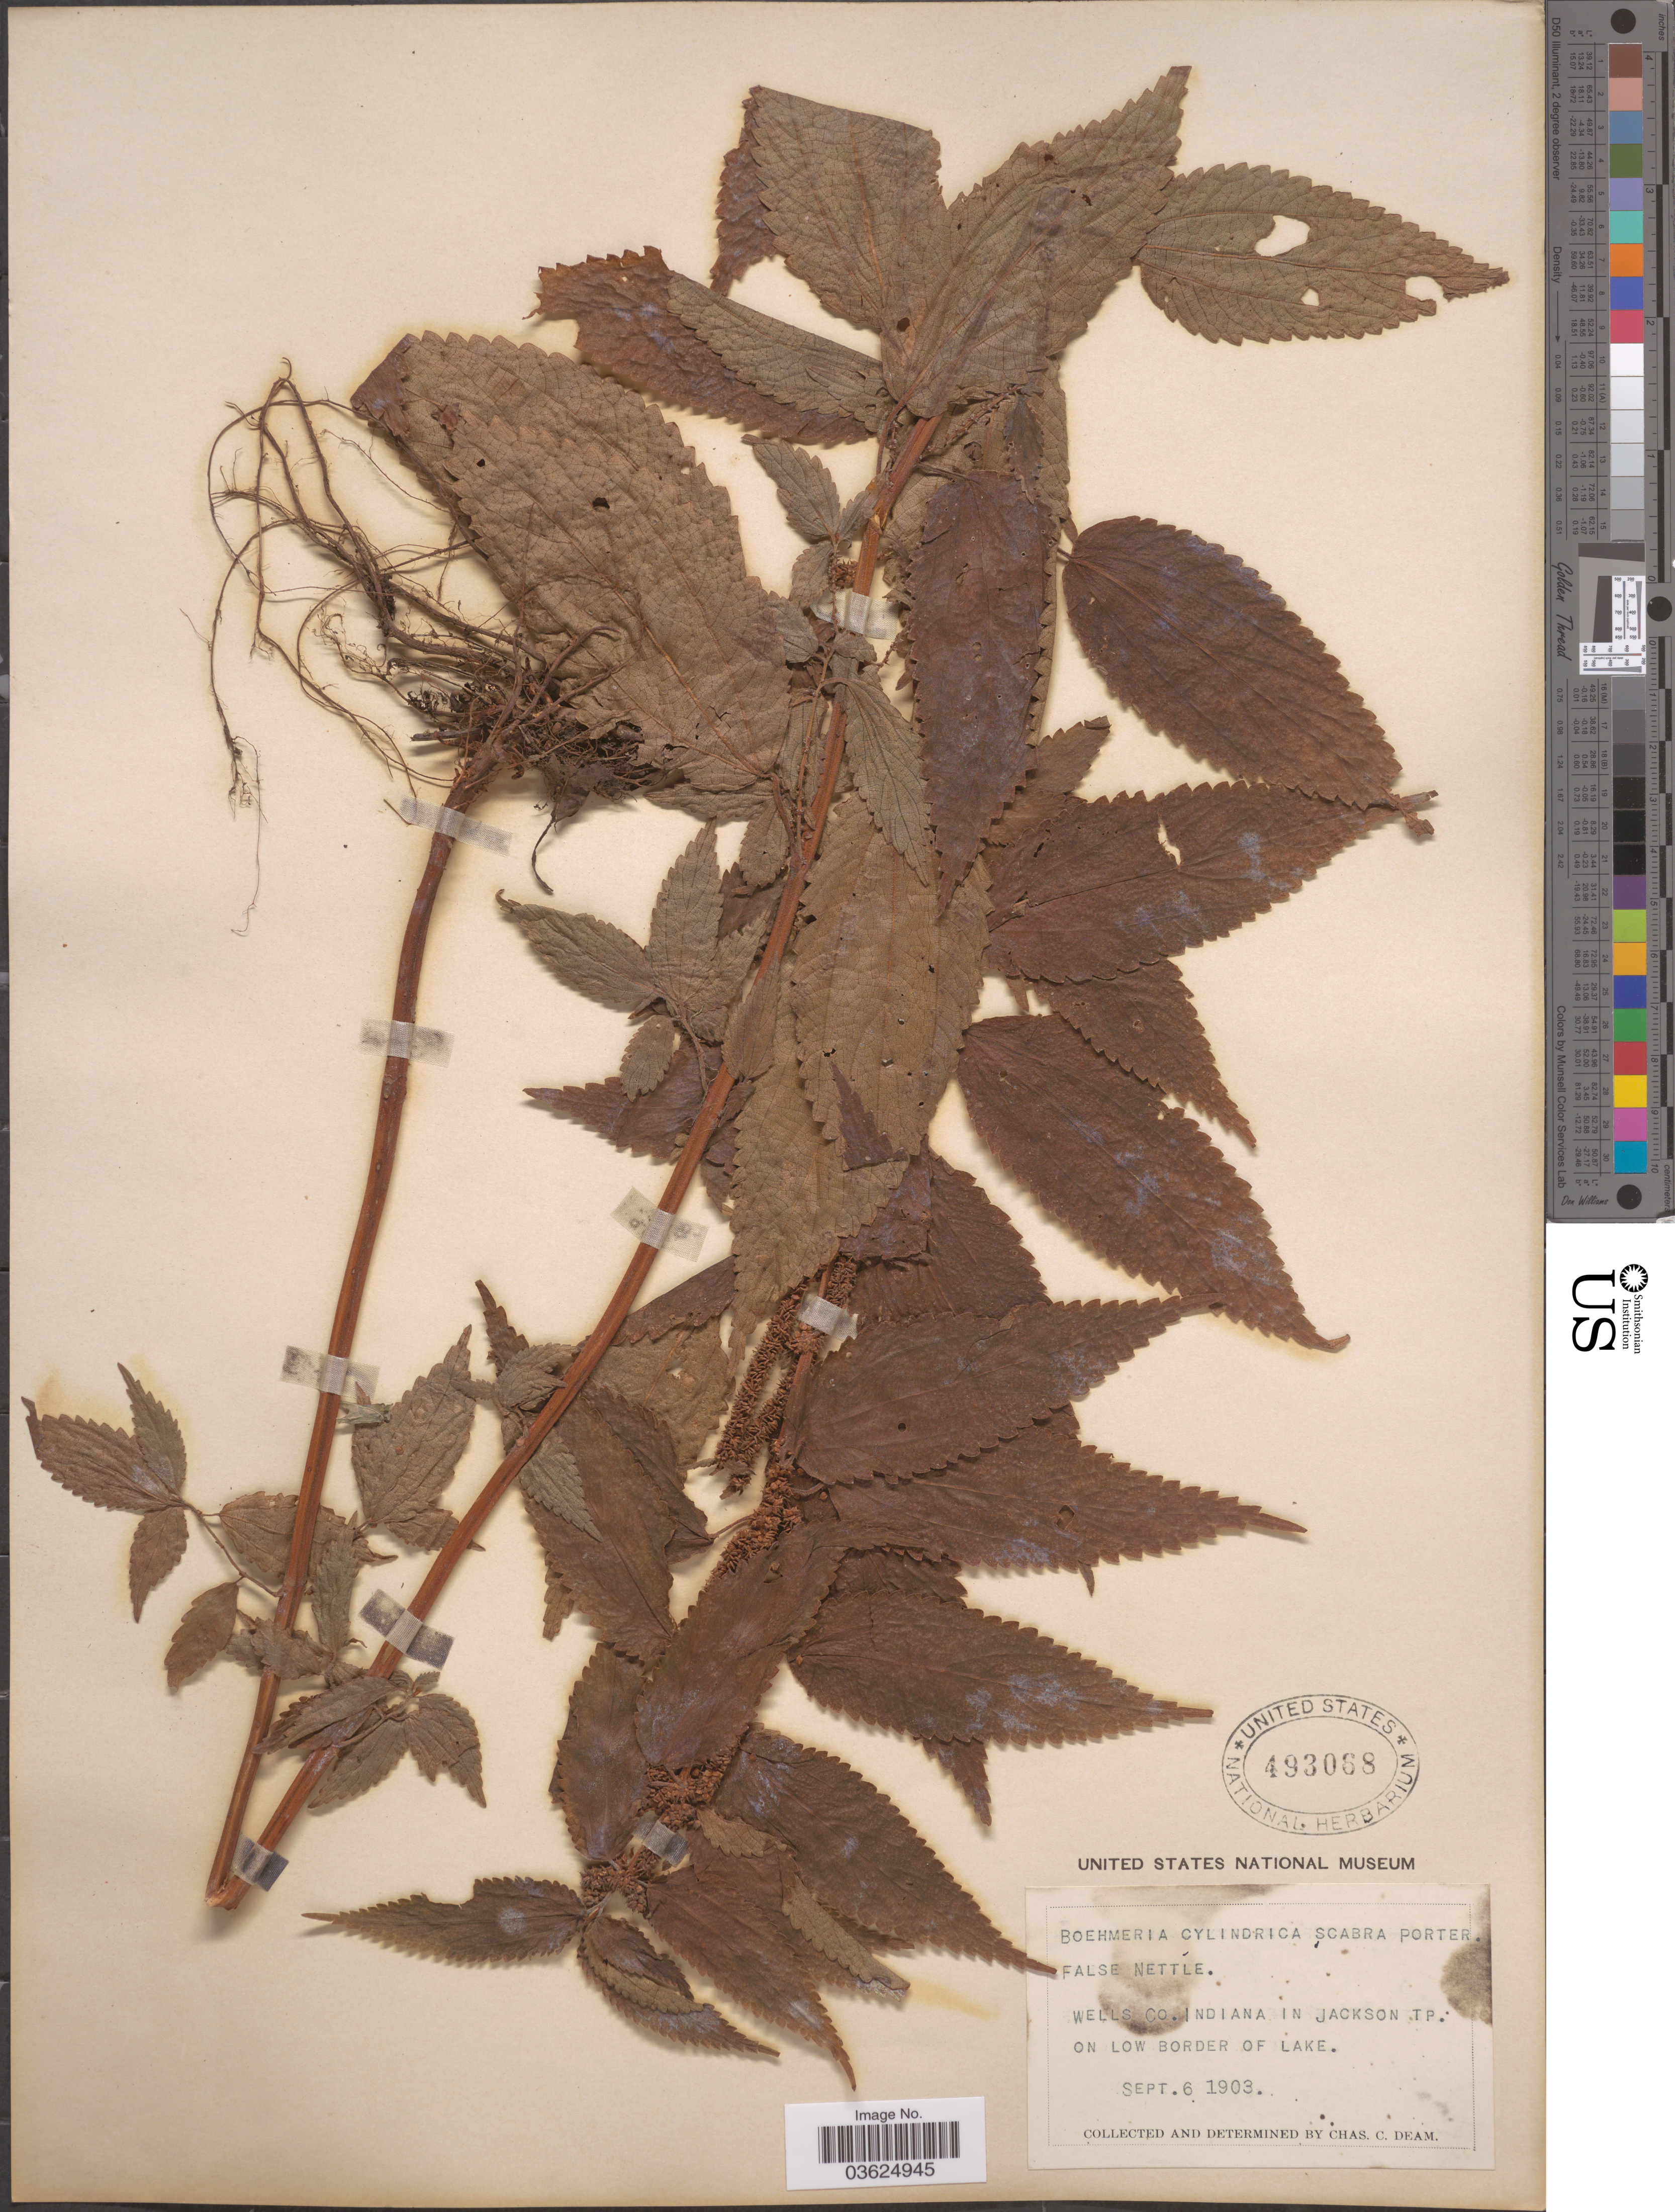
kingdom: Plantae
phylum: Tracheophyta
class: Magnoliopsida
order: Rosales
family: Urticaceae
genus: Boehmeria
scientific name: Boehmeria drummondiana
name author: Wedd.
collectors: C. C. Deam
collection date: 1903-09-06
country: United States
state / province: Indiana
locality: Wells Co. Indiana in Jackson Tp. on low border of lake.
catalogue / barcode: US 493088